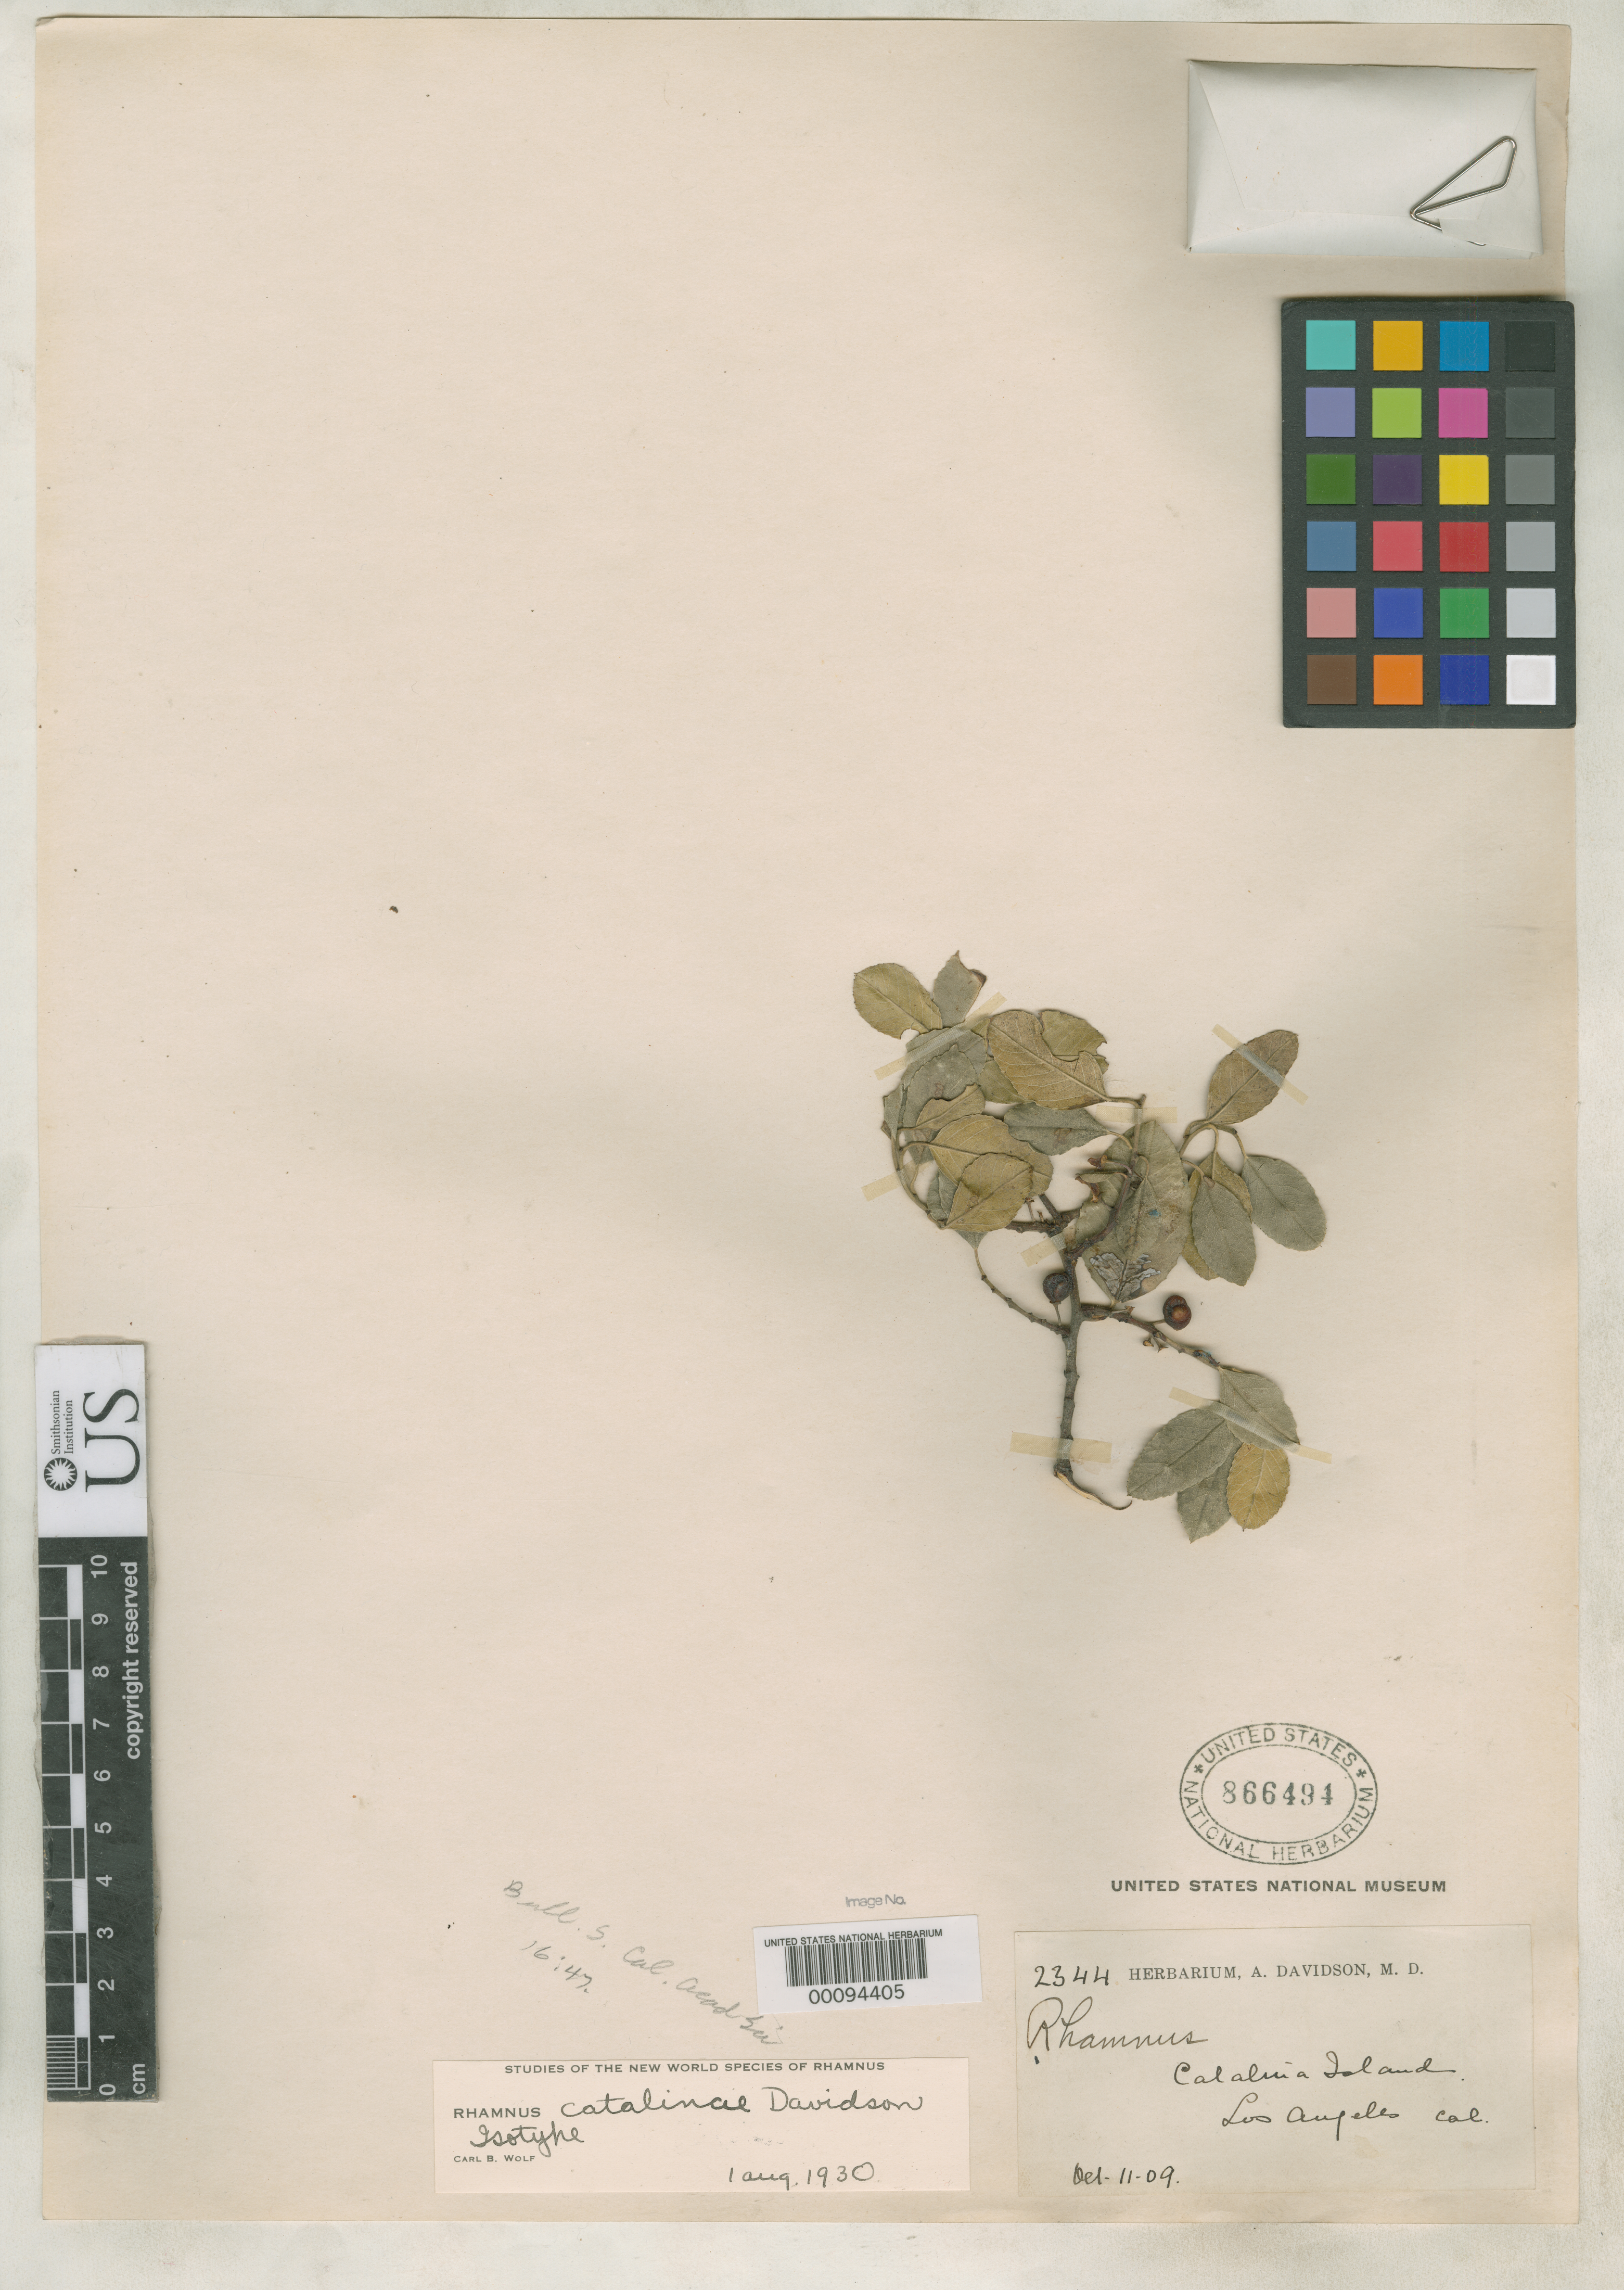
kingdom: Plantae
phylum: Tracheophyta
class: Magnoliopsida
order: Rosales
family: Rhamnaceae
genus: Rhamnus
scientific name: Rhamnus catalinae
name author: Davidson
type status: Isotype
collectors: A. Davidson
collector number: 2344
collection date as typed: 11 Oct 1909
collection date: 1909-10-11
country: United States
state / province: California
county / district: Los Angeles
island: Santa Catalina Island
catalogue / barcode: US 866494